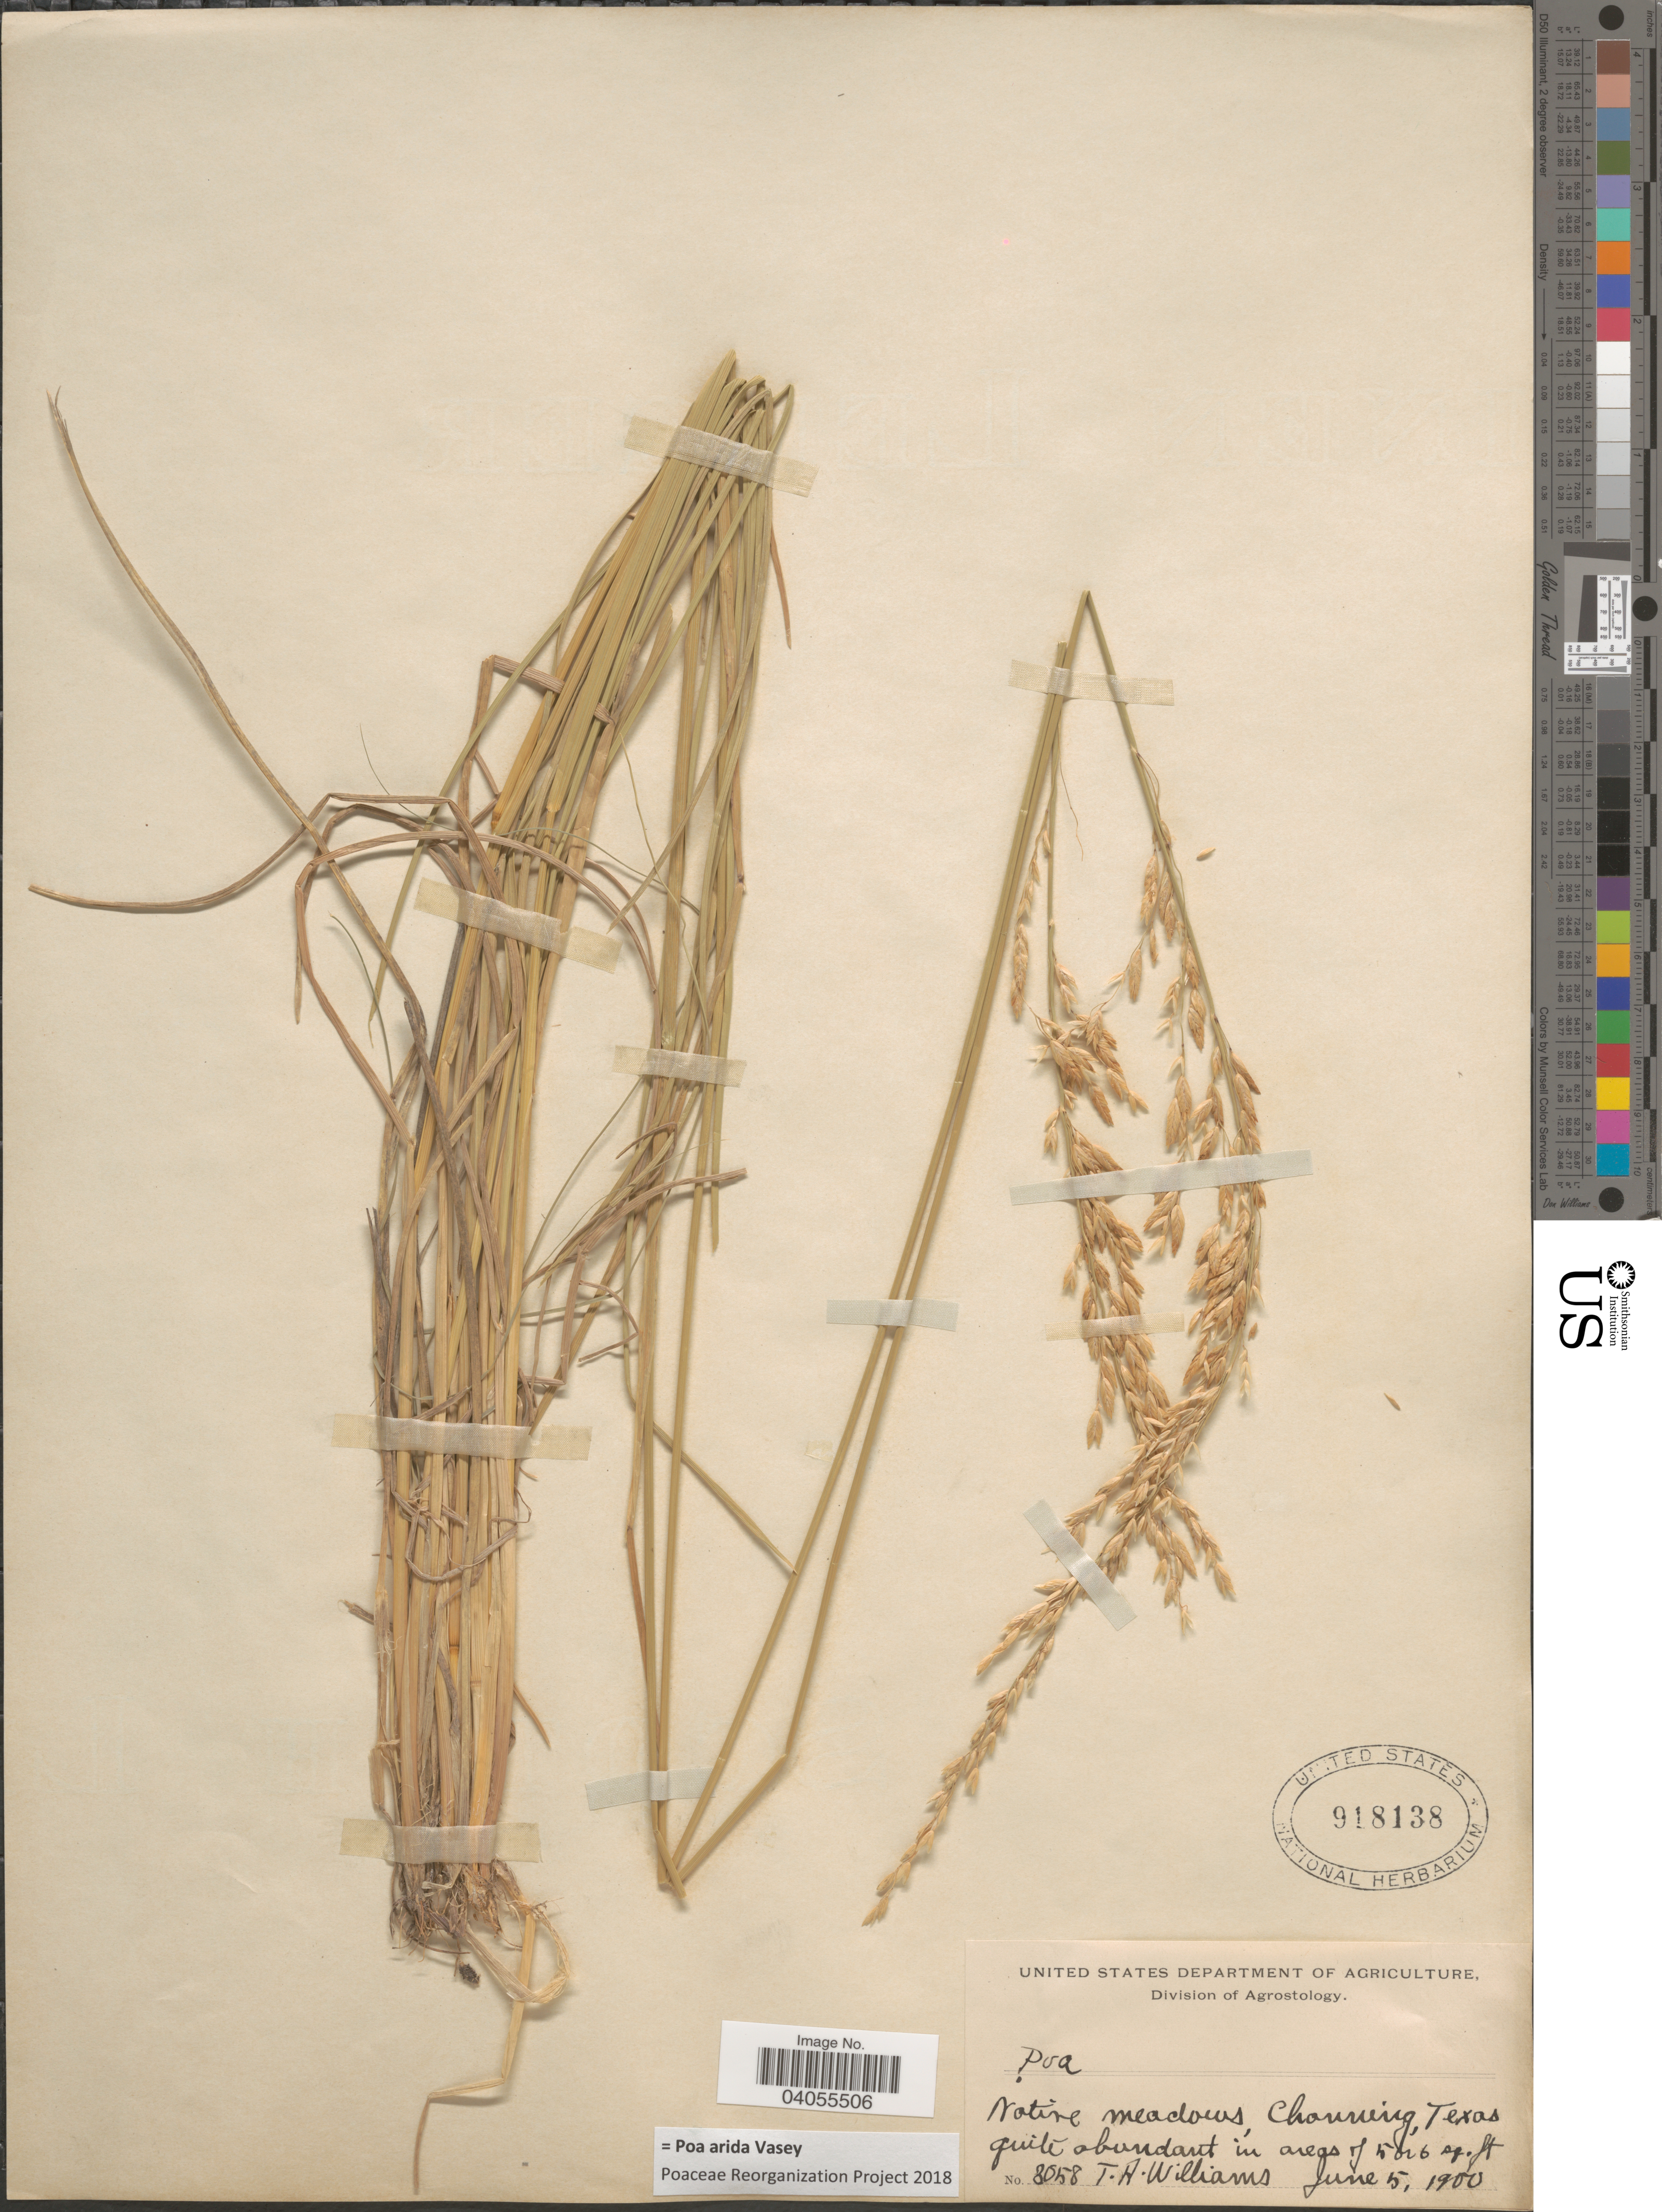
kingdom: Plantae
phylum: Tracheophyta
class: Liliopsida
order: Poales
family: Poaceae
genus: Poa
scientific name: Poa arida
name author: Vasey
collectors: T. Williams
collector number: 3058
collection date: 1900-06-05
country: United States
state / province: Texas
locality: Native meadows, Channing.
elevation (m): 1532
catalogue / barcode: US 918138